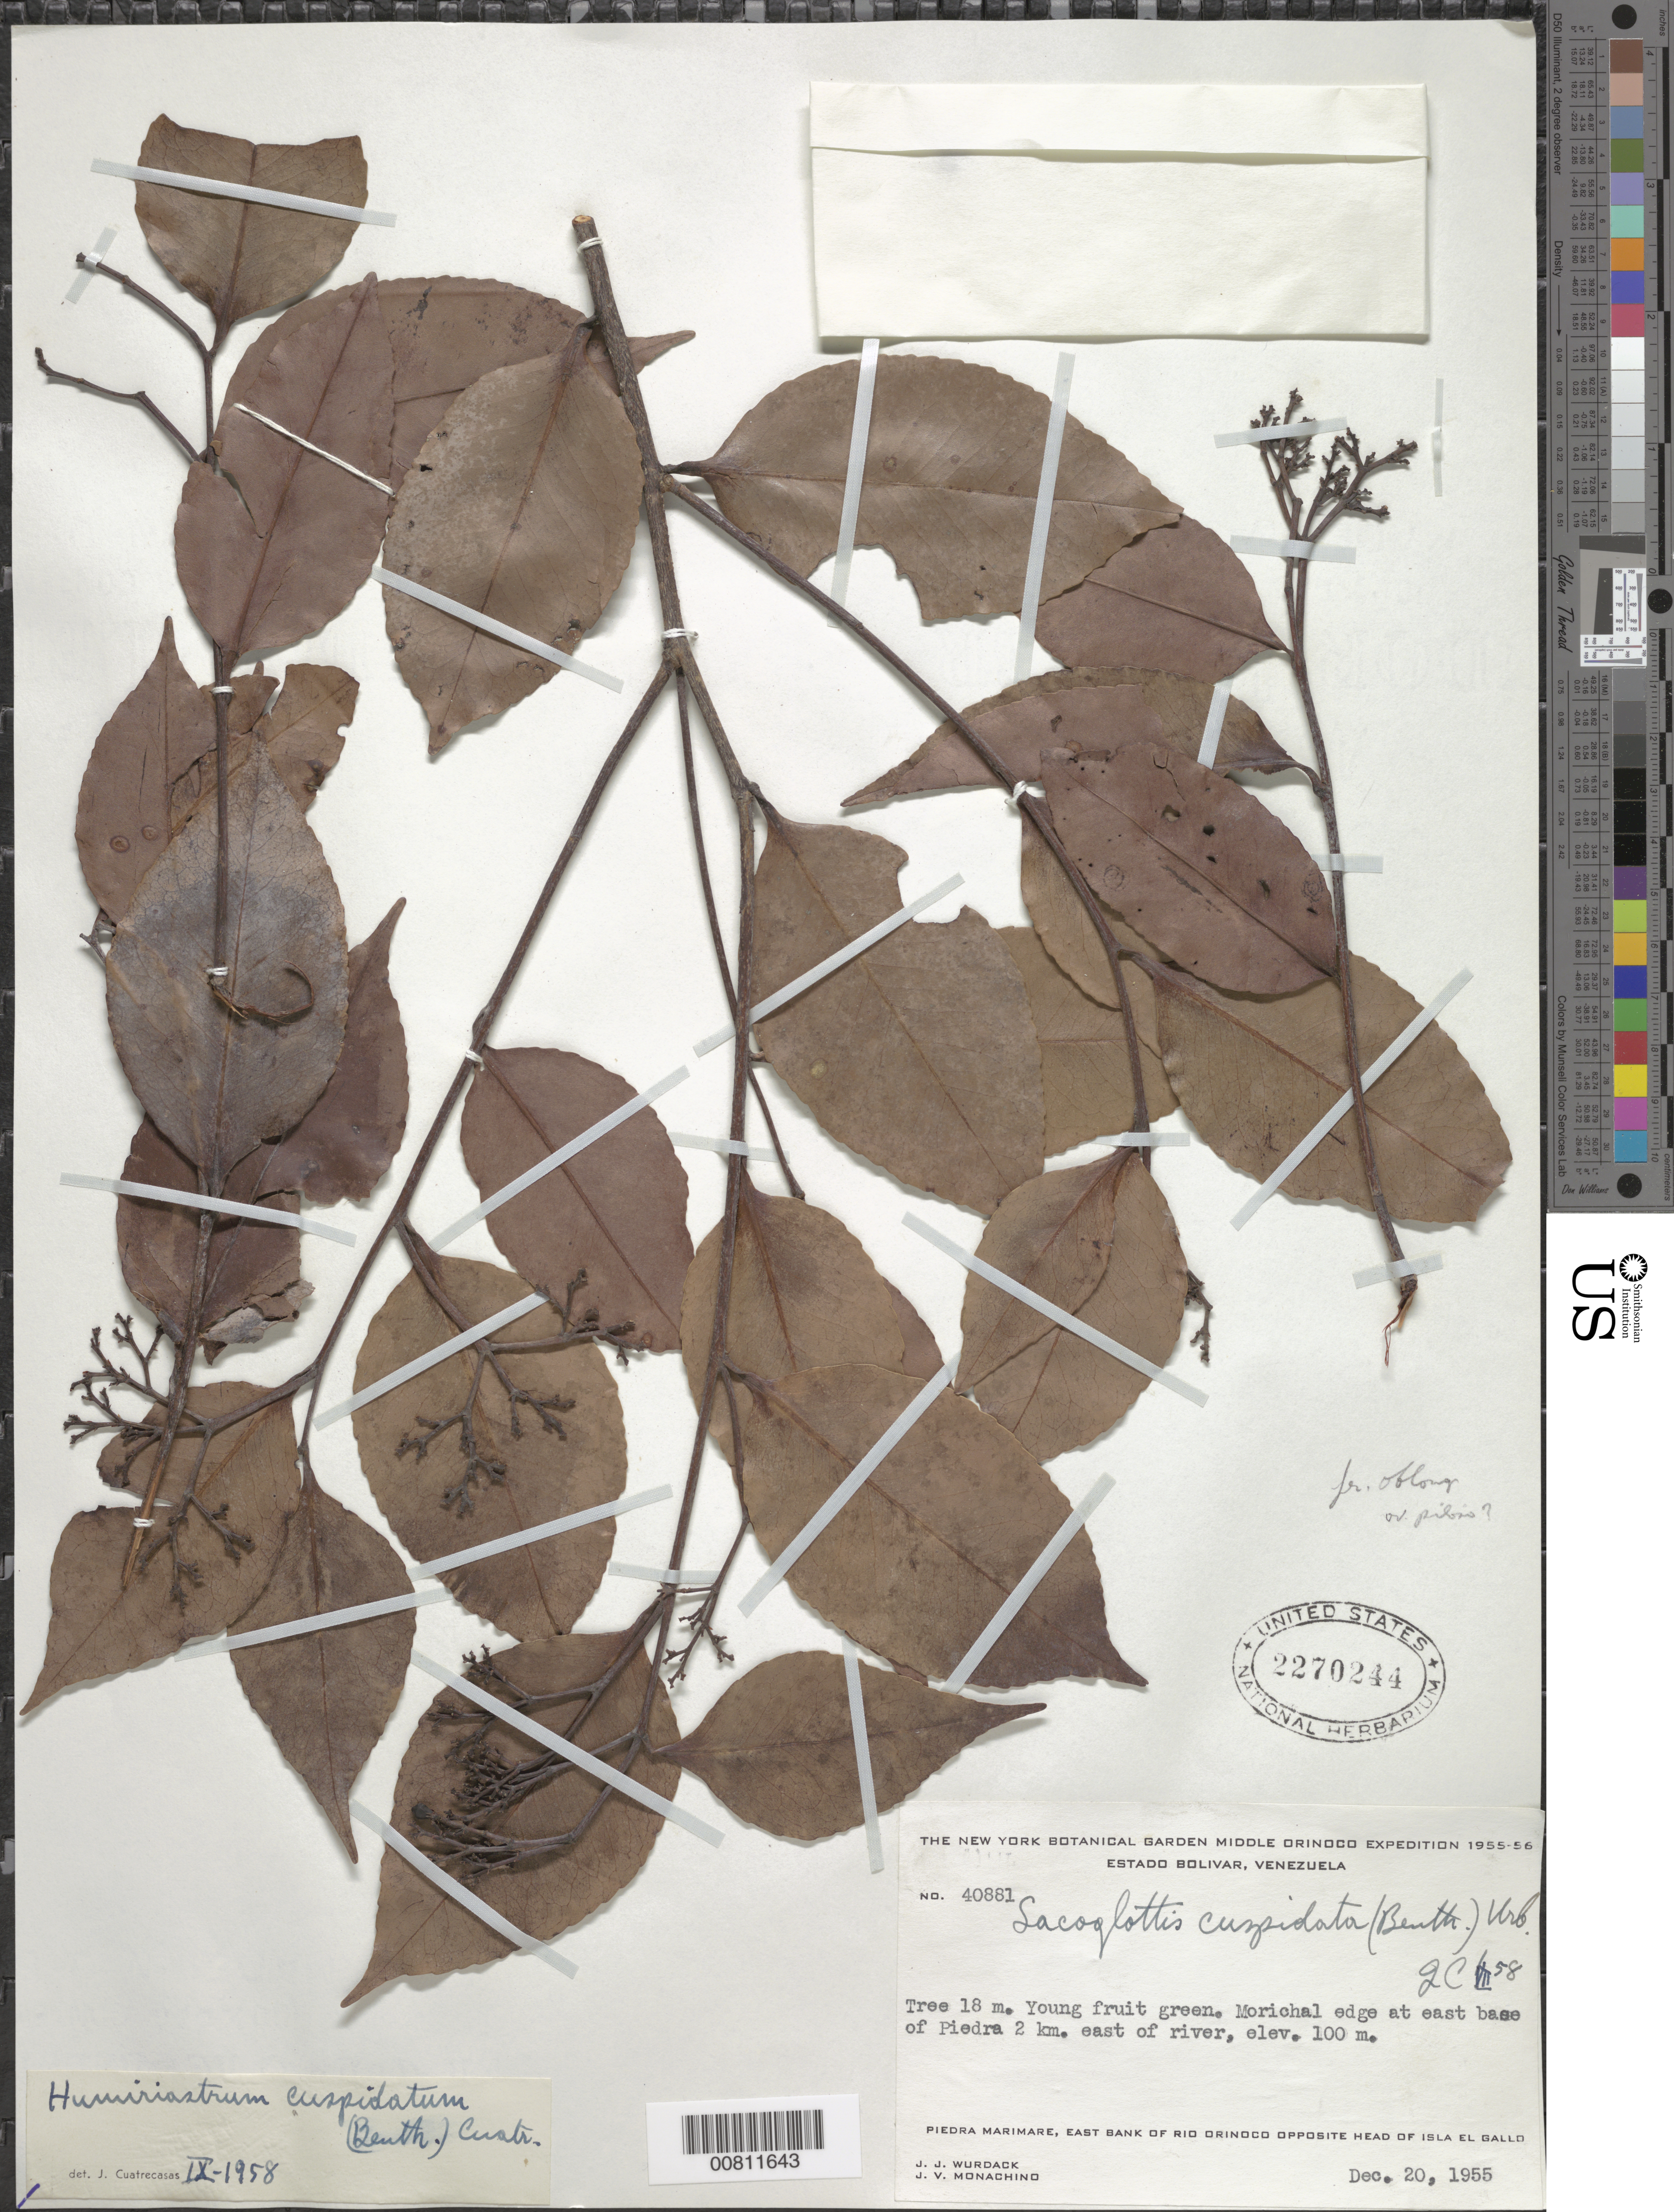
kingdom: Plantae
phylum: Tracheophyta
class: Magnoliopsida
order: Malpighiales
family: Humiriaceae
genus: Humiriastrum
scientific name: Humiriastrum cuspidatum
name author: (Benth.) Cuatrec.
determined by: Cuatrecasas, J.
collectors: J. J. Wurdack & J. V. Monachino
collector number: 40881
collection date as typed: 20-Dec-55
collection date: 1955-12-20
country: Venezuela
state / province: Bolívar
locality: Piedra Marimare, E bank of Río Orinoco, opposite head of Isla El Gallo; east base of piedra, 2 km east of Río Orinoco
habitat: Morichal edge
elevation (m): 100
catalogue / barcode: US 2270244